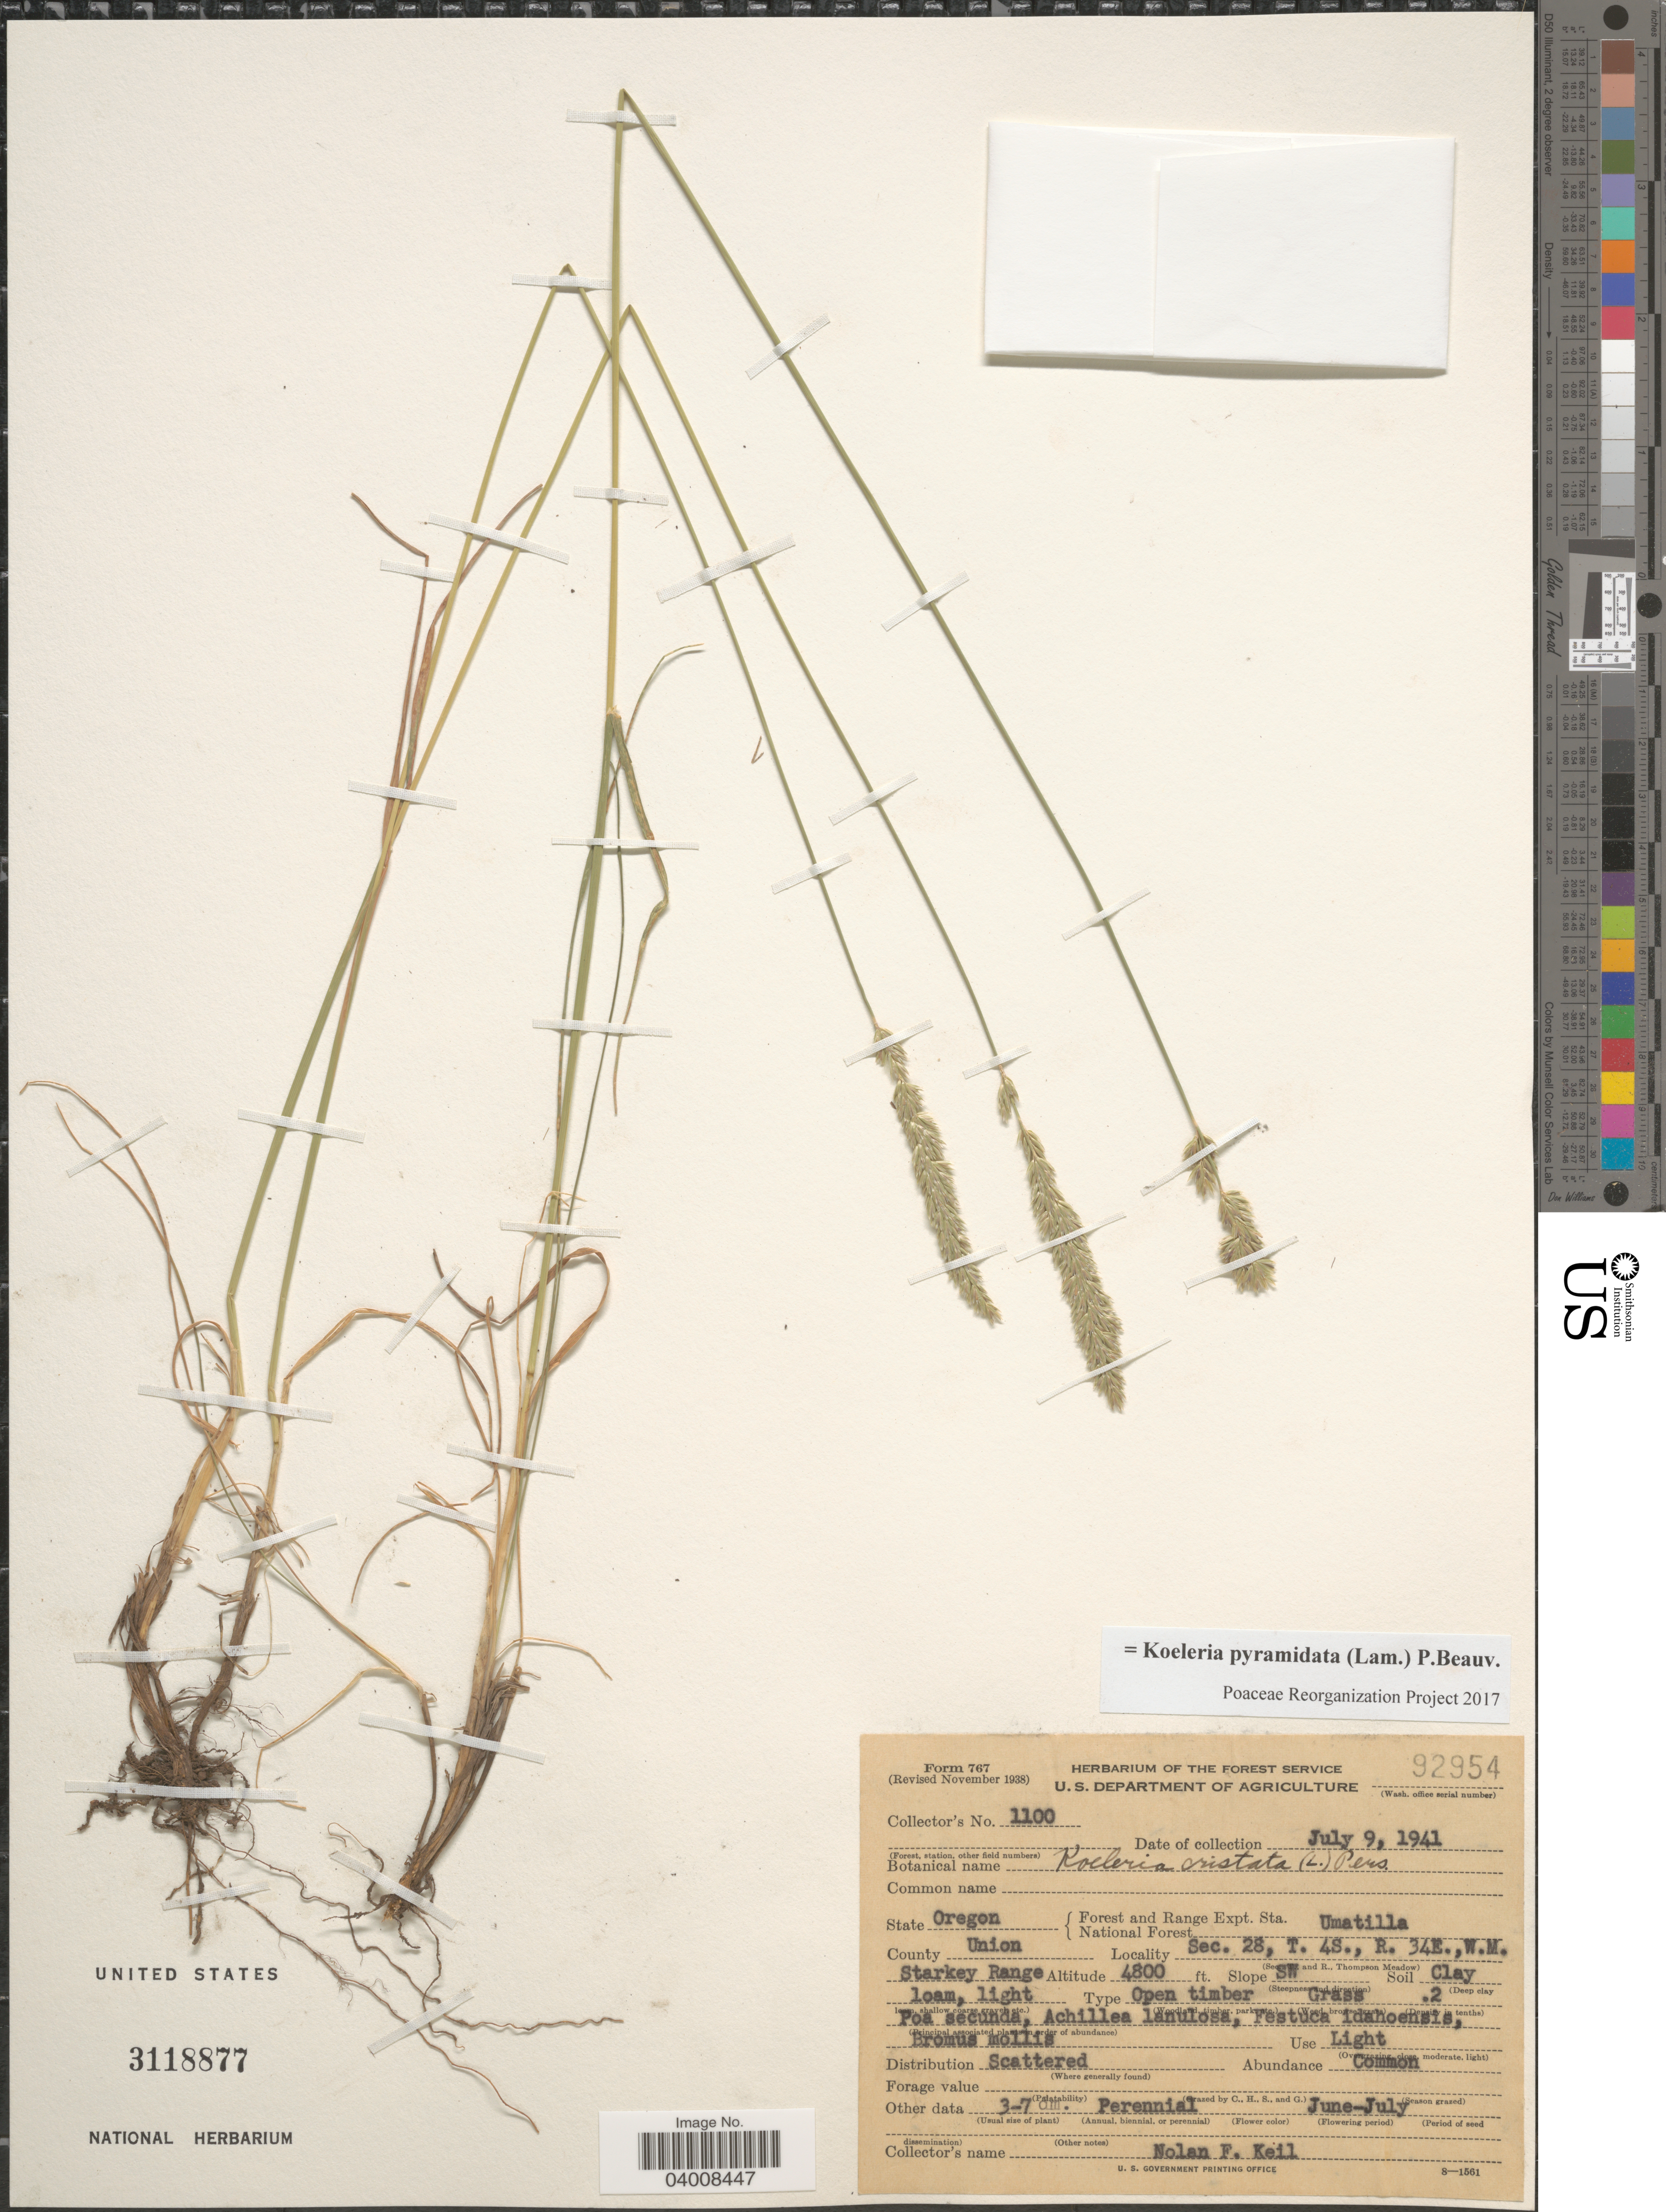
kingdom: Plantae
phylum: Tracheophyta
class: Liliopsida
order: Poales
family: Poaceae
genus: Koeleria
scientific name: Koeleria pyramidata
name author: (Lam.) P. Beauv.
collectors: N. Keil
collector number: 1100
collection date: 1941-07-09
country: United States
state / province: Oregon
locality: Forest and Range Expt. Sta. National Forest Umatilla. County Union. Sec. 28, T. 4S., R. 34E., W.M. Starkey Range. Slope SW.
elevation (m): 1463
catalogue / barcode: US 3118877